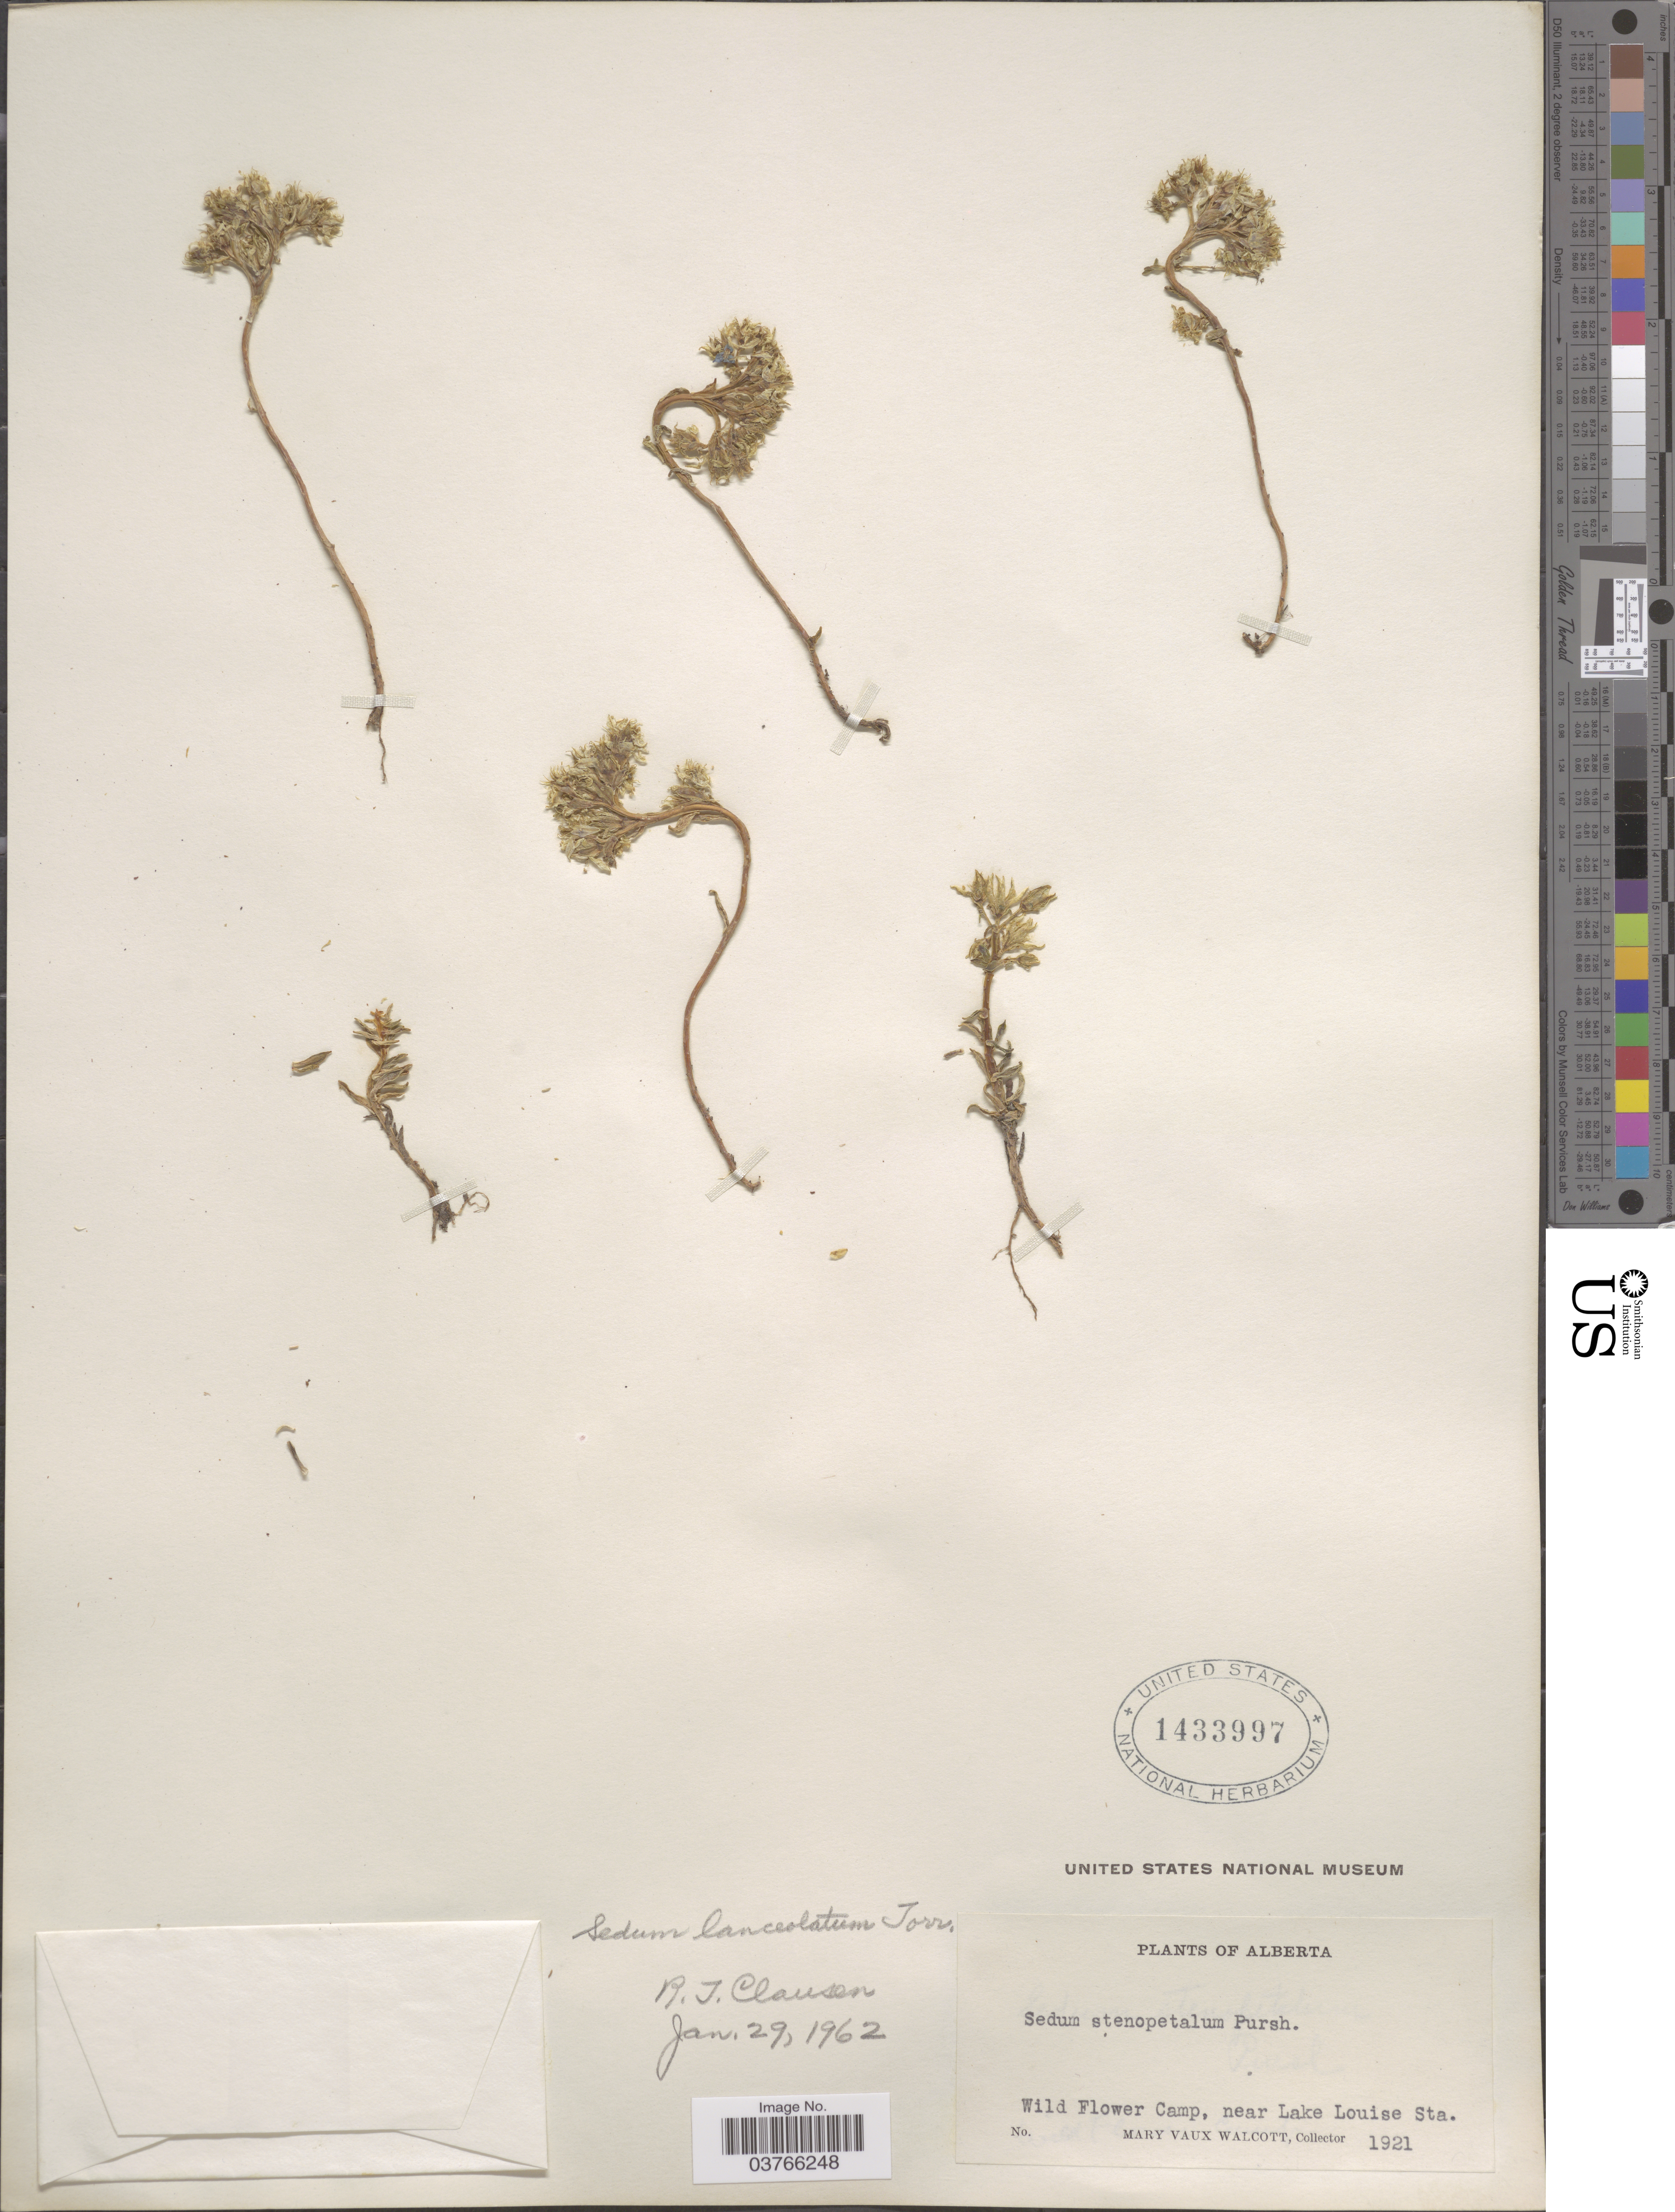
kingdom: Plantae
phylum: Tracheophyta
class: Magnoliopsida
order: Saxifragales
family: Crassulaceae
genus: Sedum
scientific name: Sedum lanceolatum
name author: Torr.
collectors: M. Walcott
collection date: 1921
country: Canada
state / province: Alberta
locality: Wild Flower Camp, near Lake Louise Sta.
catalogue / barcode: US 1433997